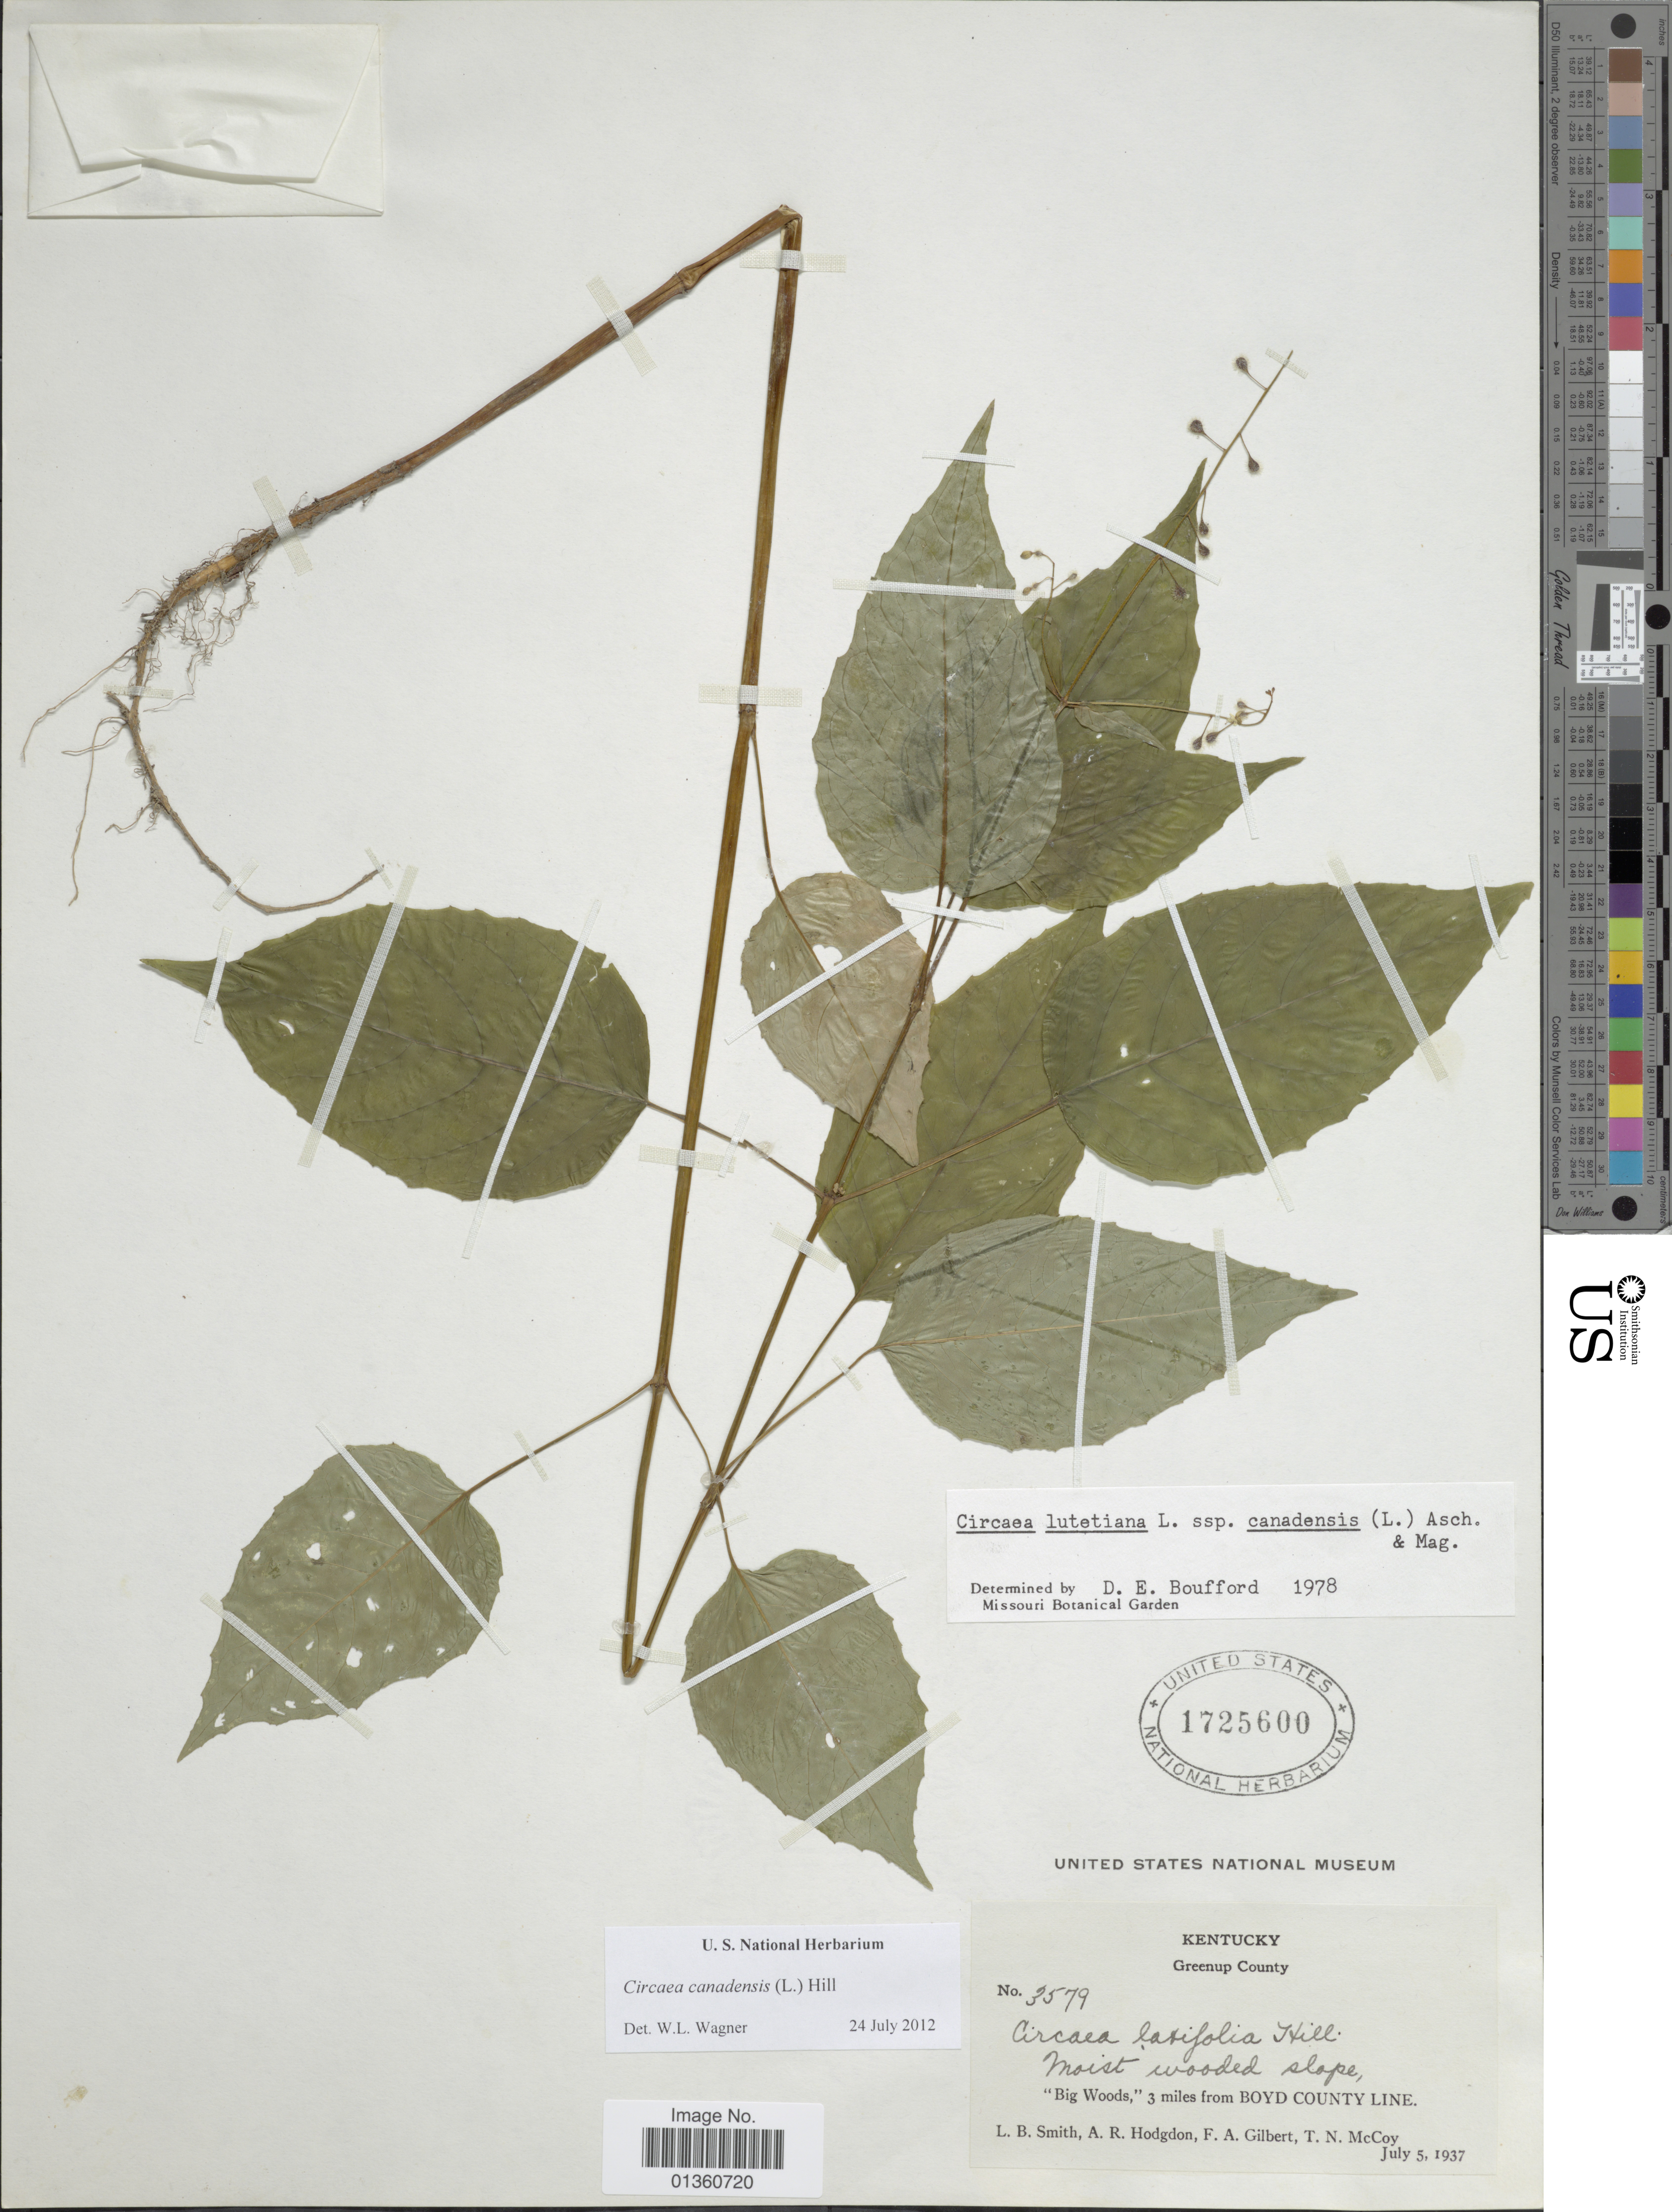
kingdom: Plantae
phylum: Tracheophyta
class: Magnoliopsida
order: Myrtales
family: Onagraceae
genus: Circaea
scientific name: Circaea canadensis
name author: (L.) Hill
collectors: L. Smith, A. R. Hodgdon, F. A. Gilbert & T. N. McCoy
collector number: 3579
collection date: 1937-07-05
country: United States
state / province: Kentucky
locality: Greenup County. "Big Woods", 3 miles from Boyd County Line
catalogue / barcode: US 1725600